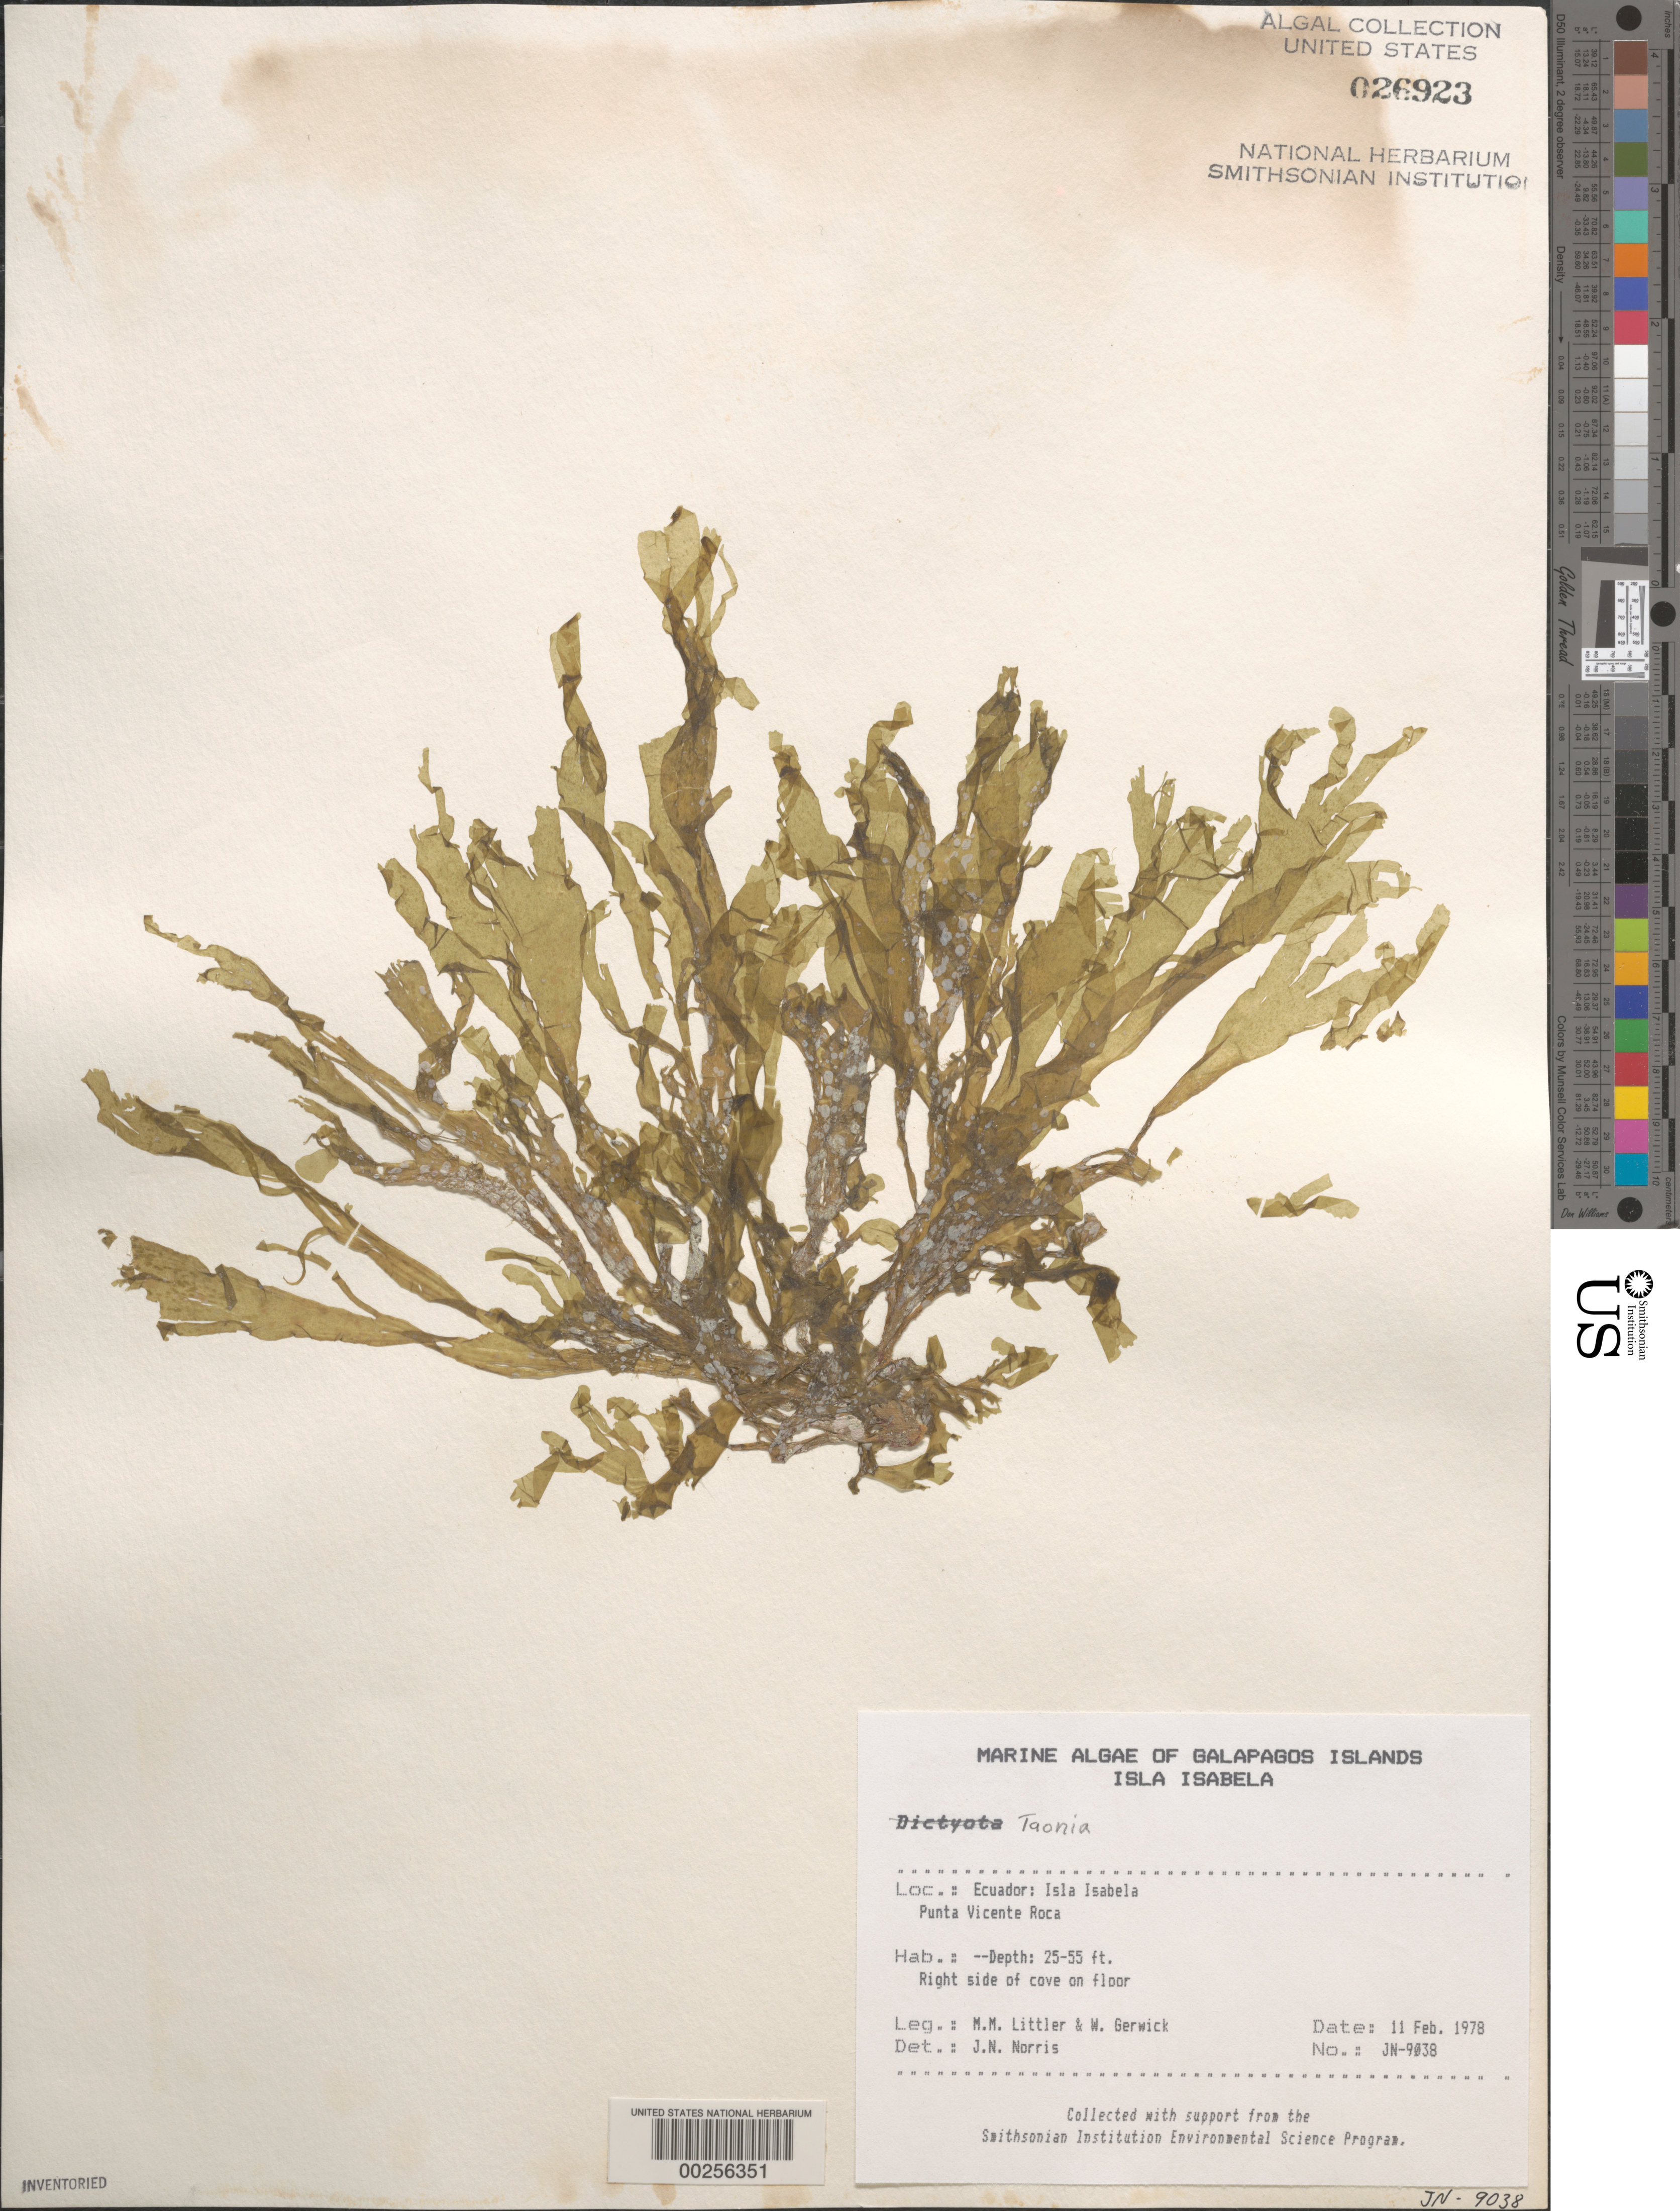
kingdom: Chromista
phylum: Ochrophyta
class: Phaeophyceae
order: Dictyotales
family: Dictyotaceae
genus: Dictyota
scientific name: Dictyota sp.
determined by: Norris, James N.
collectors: M. M. Littler & W. Gerwick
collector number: Jn-9038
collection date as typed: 11 Feb 1978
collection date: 1978-02-11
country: Ecuador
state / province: Colón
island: Isabela [Albemarle]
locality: Punta Vicente Roca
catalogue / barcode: US 26923